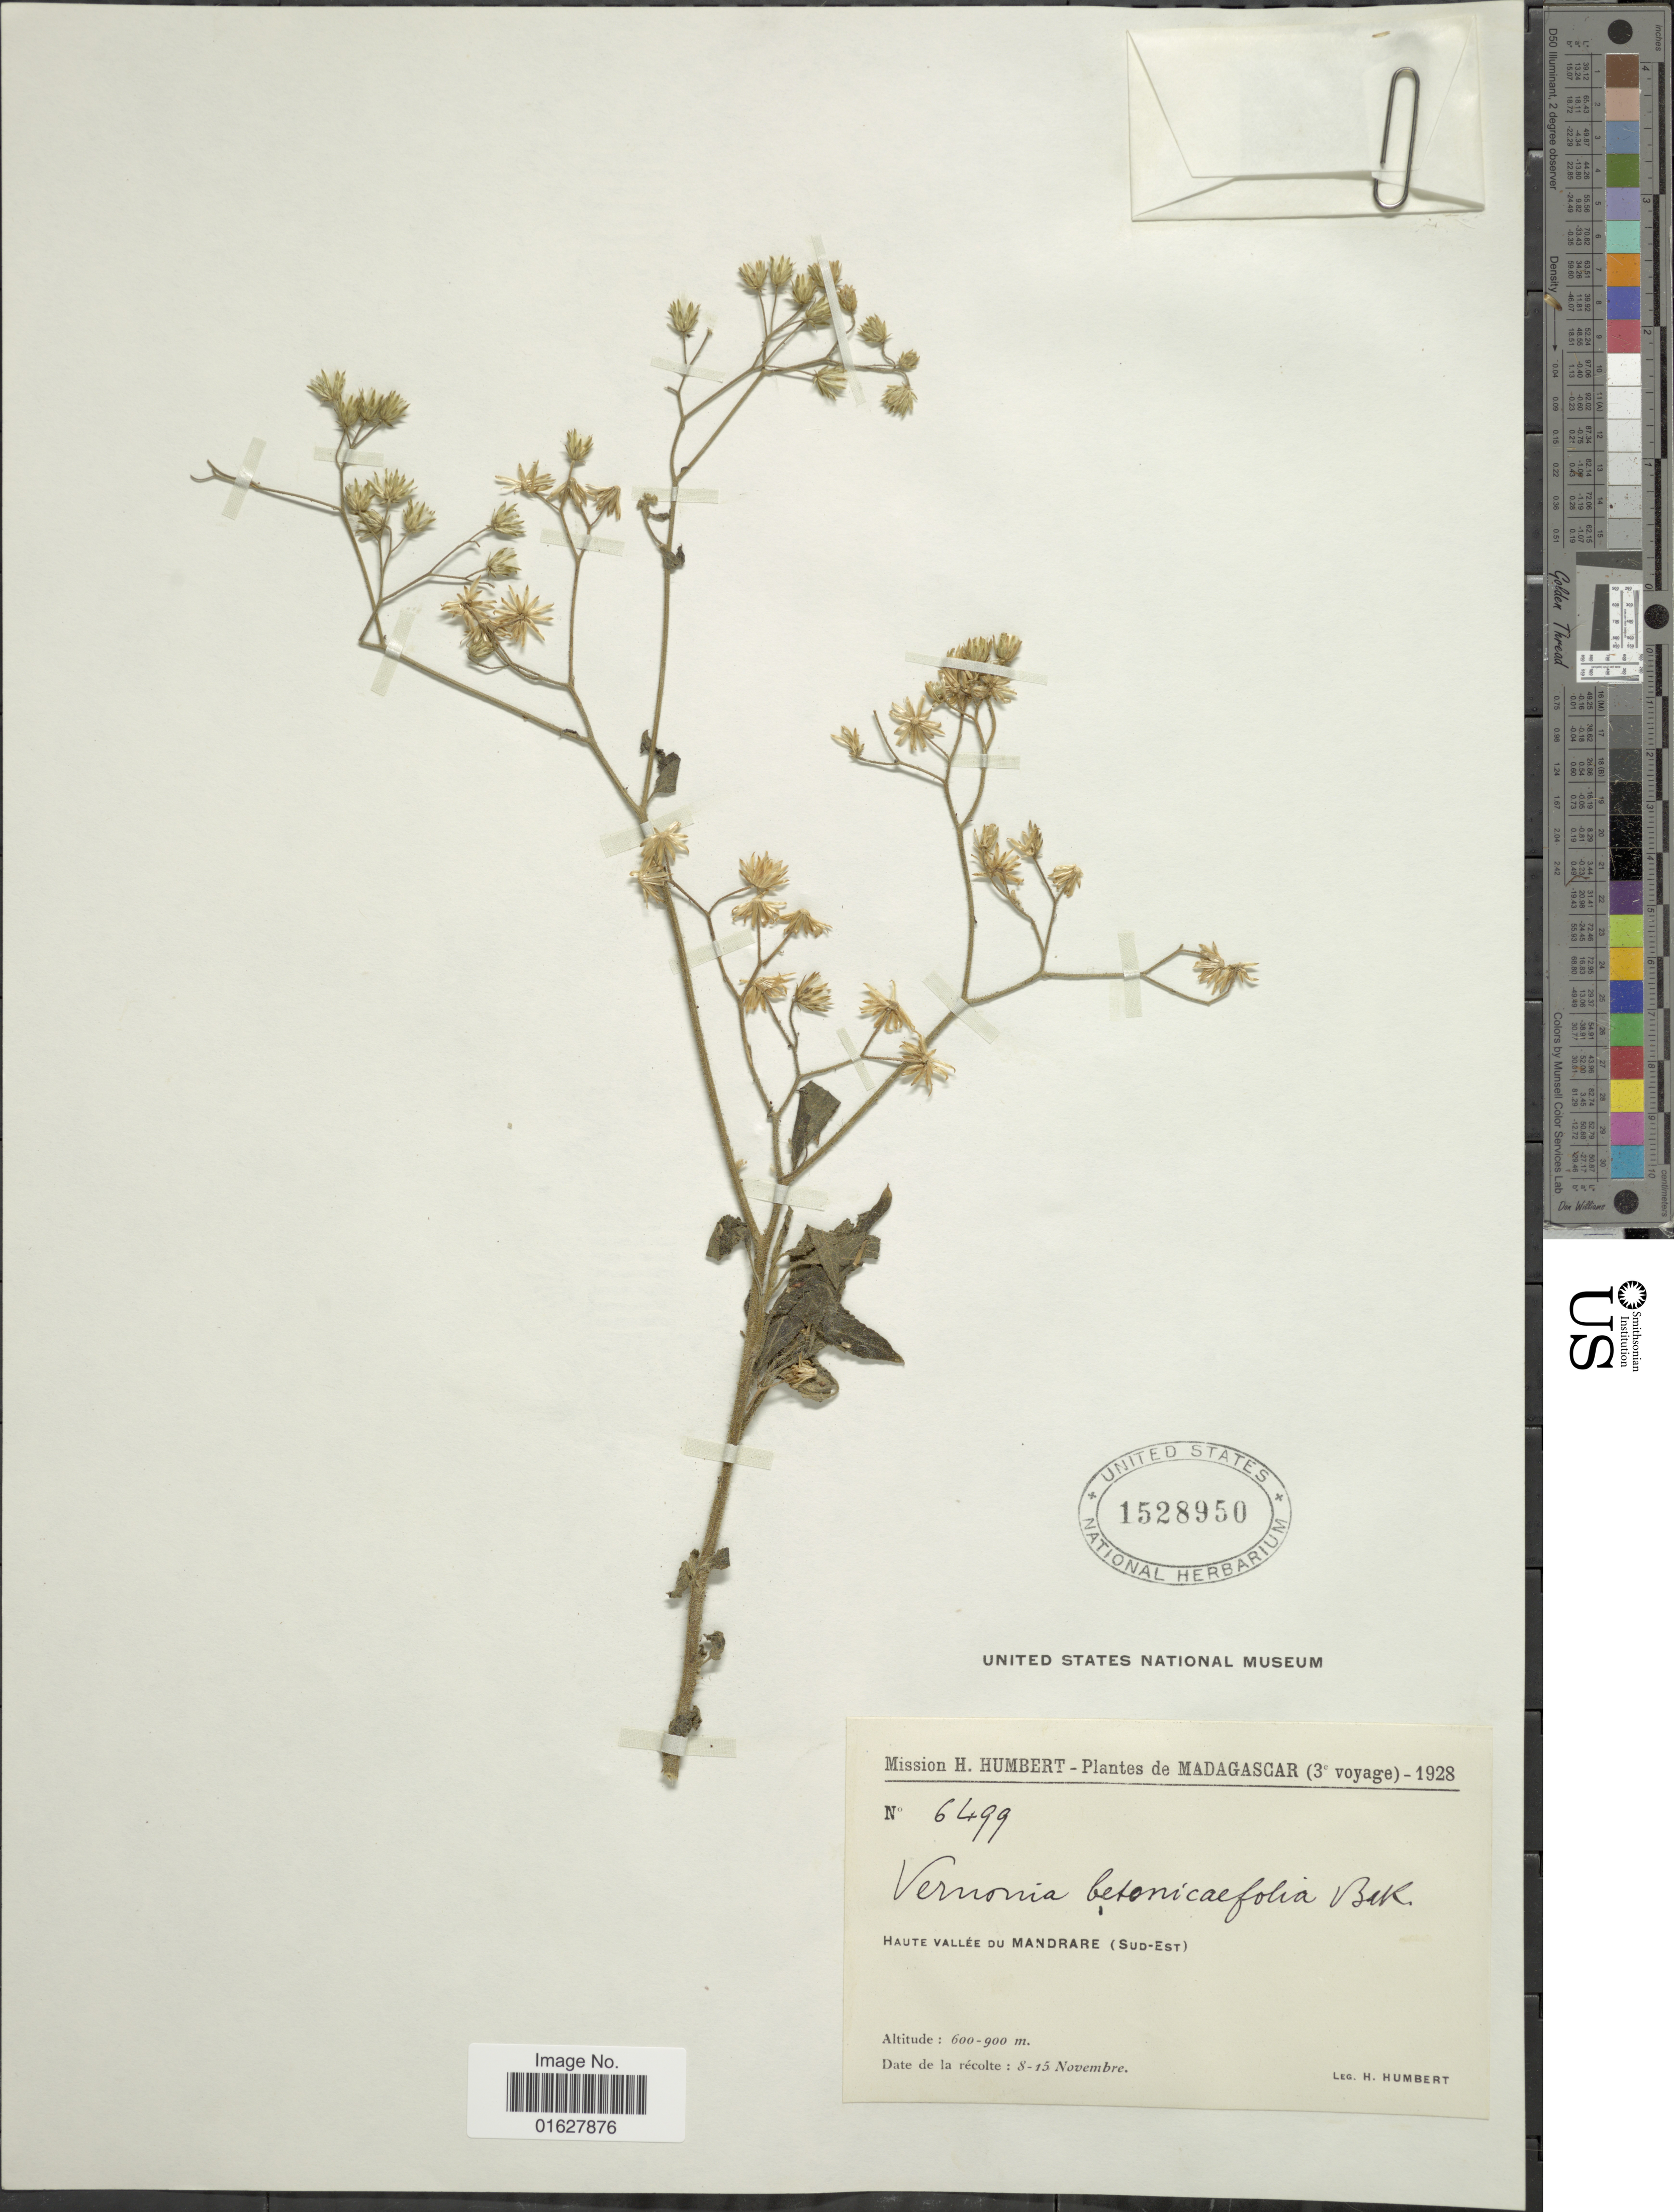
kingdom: Plantae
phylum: Tracheophyta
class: Magnoliopsida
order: Asterales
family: Asteraceae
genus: Vernonia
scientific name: Vernonia betonicaefolia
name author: Baker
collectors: H. Humbert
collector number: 6499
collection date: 1928-11-08/1928-11-15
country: Madagascar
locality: Madagascar. Haute vallee du Mandrere (Sud-Est)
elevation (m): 600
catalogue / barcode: US 1528950